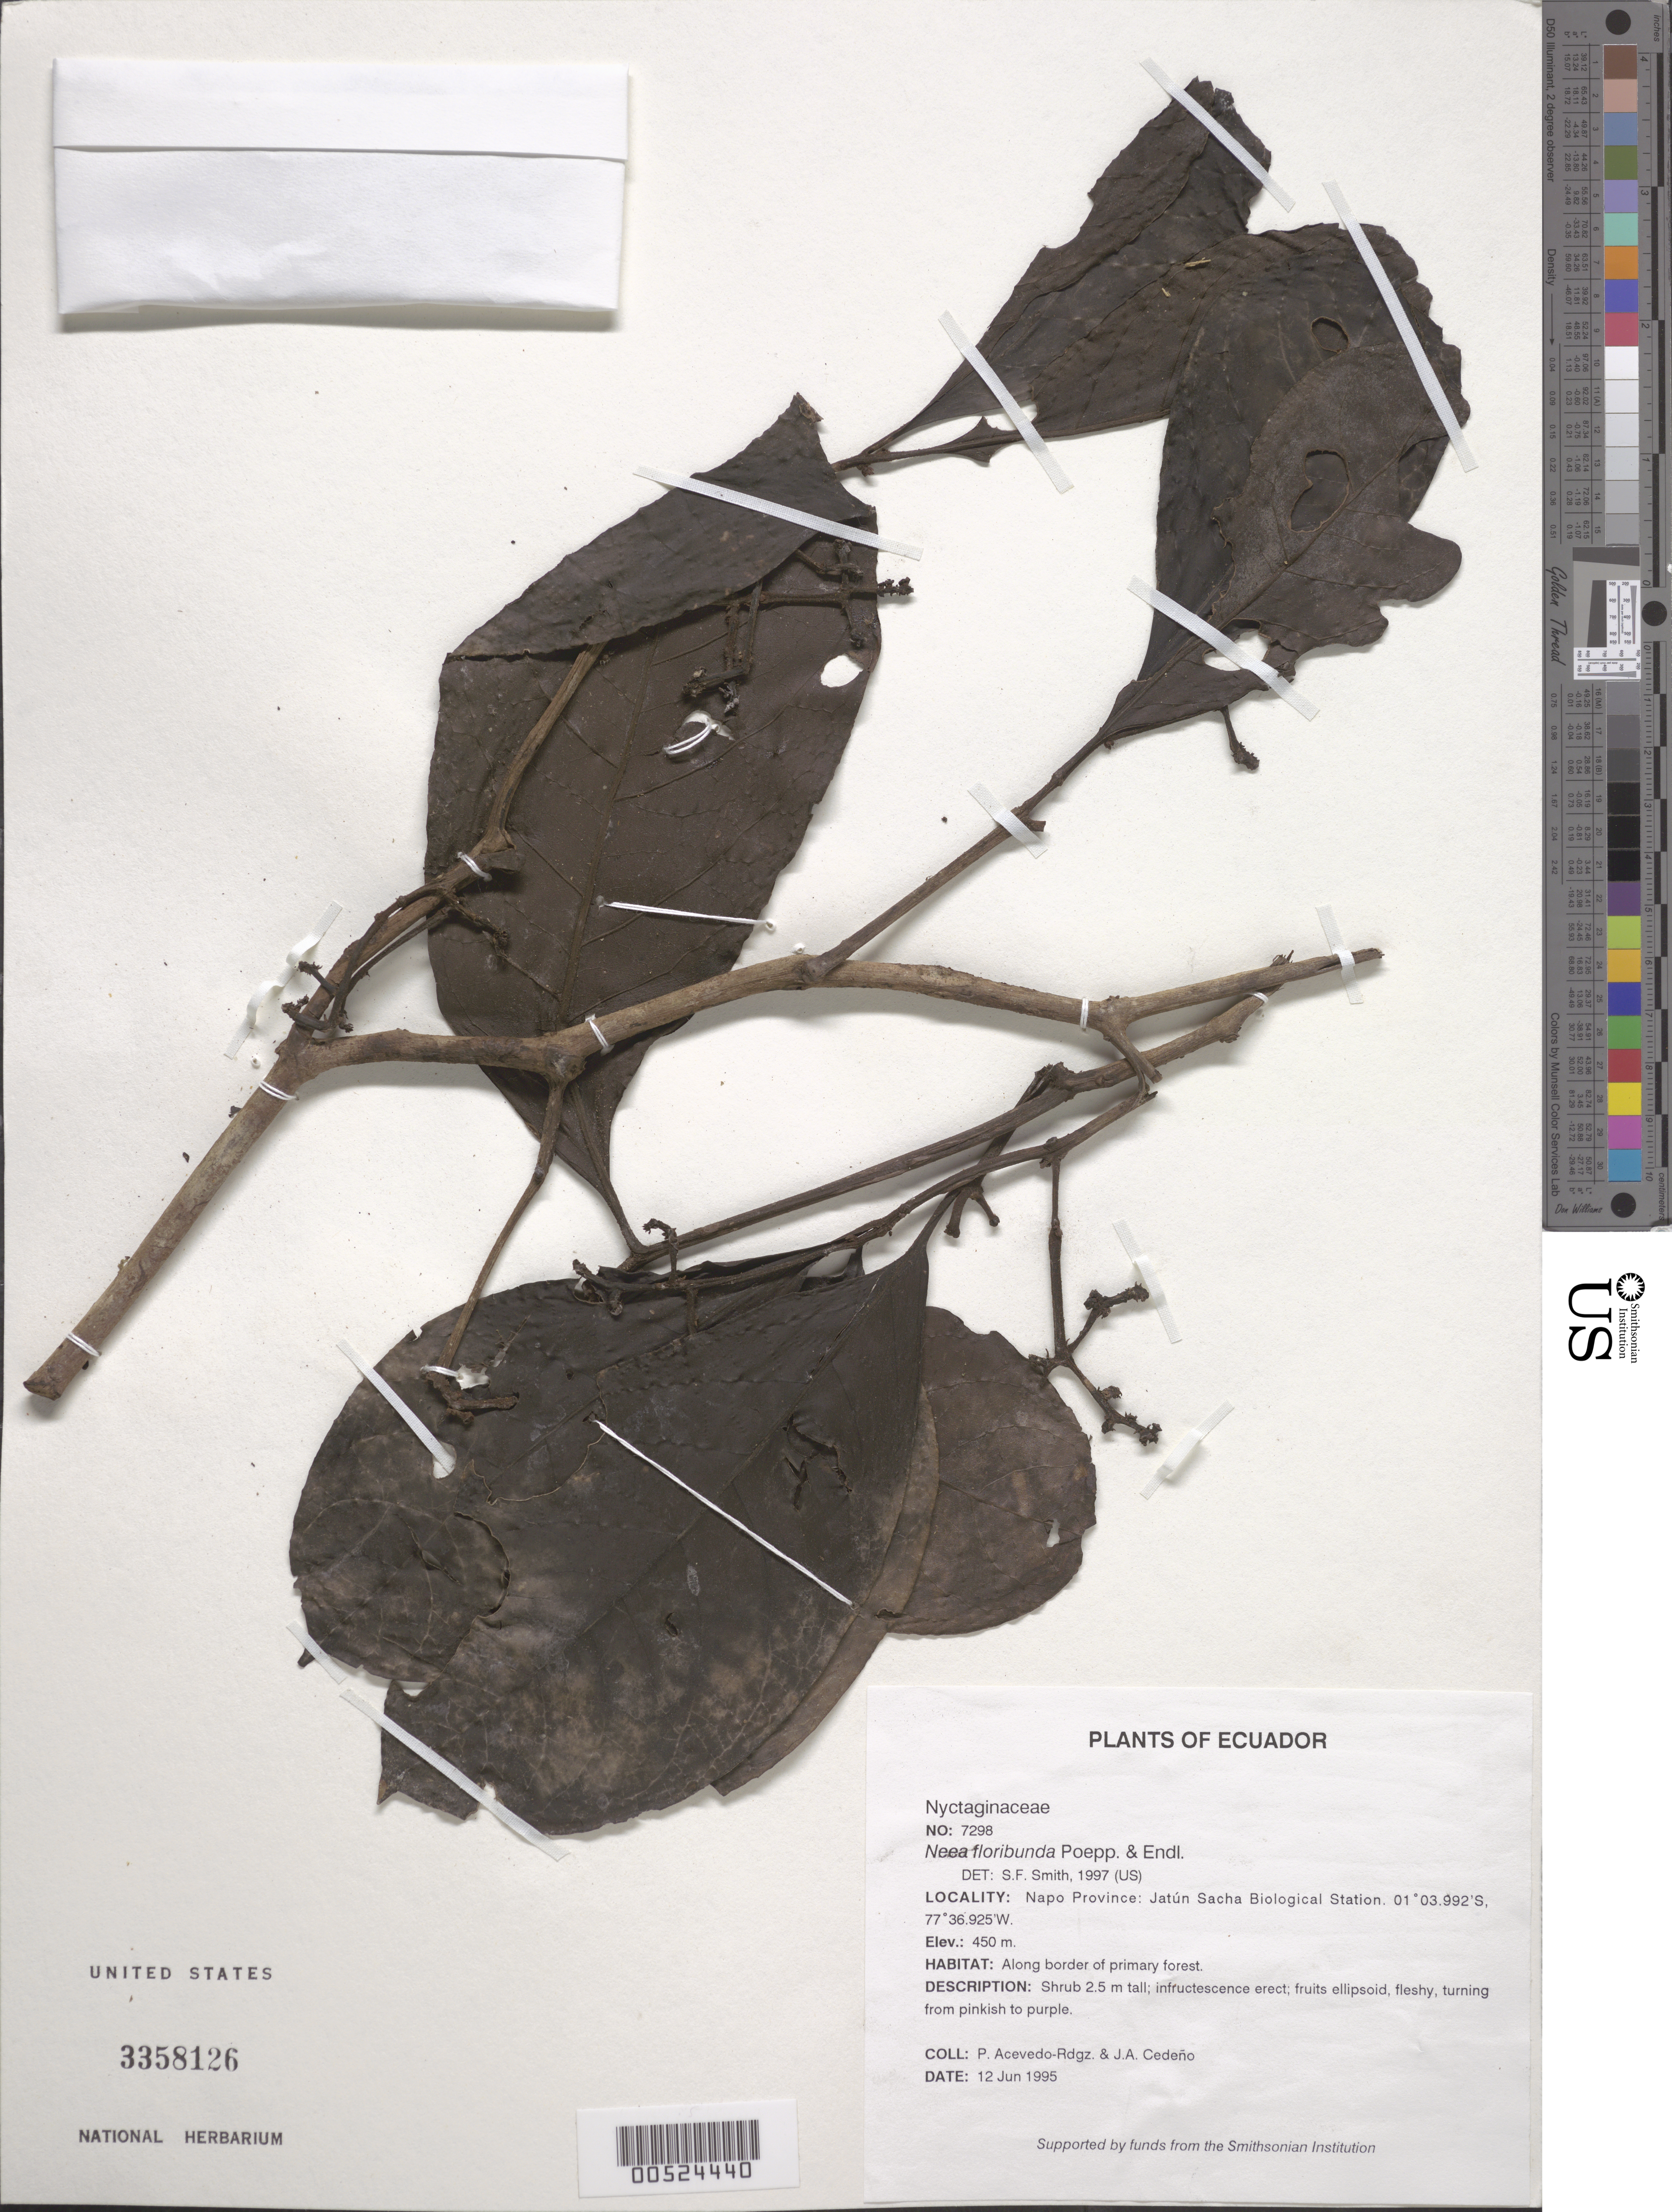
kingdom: Plantae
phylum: Tracheophyta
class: Magnoliopsida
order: Caryophyllales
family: Nyctaginaceae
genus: Neea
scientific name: Neea floribunda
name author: Poepp. & Endl.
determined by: Smith, Stephen F., (US), NMNH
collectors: P. Acevedo-Rodr. & J. A. Cedeño M.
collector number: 7298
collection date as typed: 12 Jun 1995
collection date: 1995-06-12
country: Ecuador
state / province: Napo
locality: Napo Province: Jatún Sacha Biological Station.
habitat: Along border of primary forest.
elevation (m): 450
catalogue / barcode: US 3358126